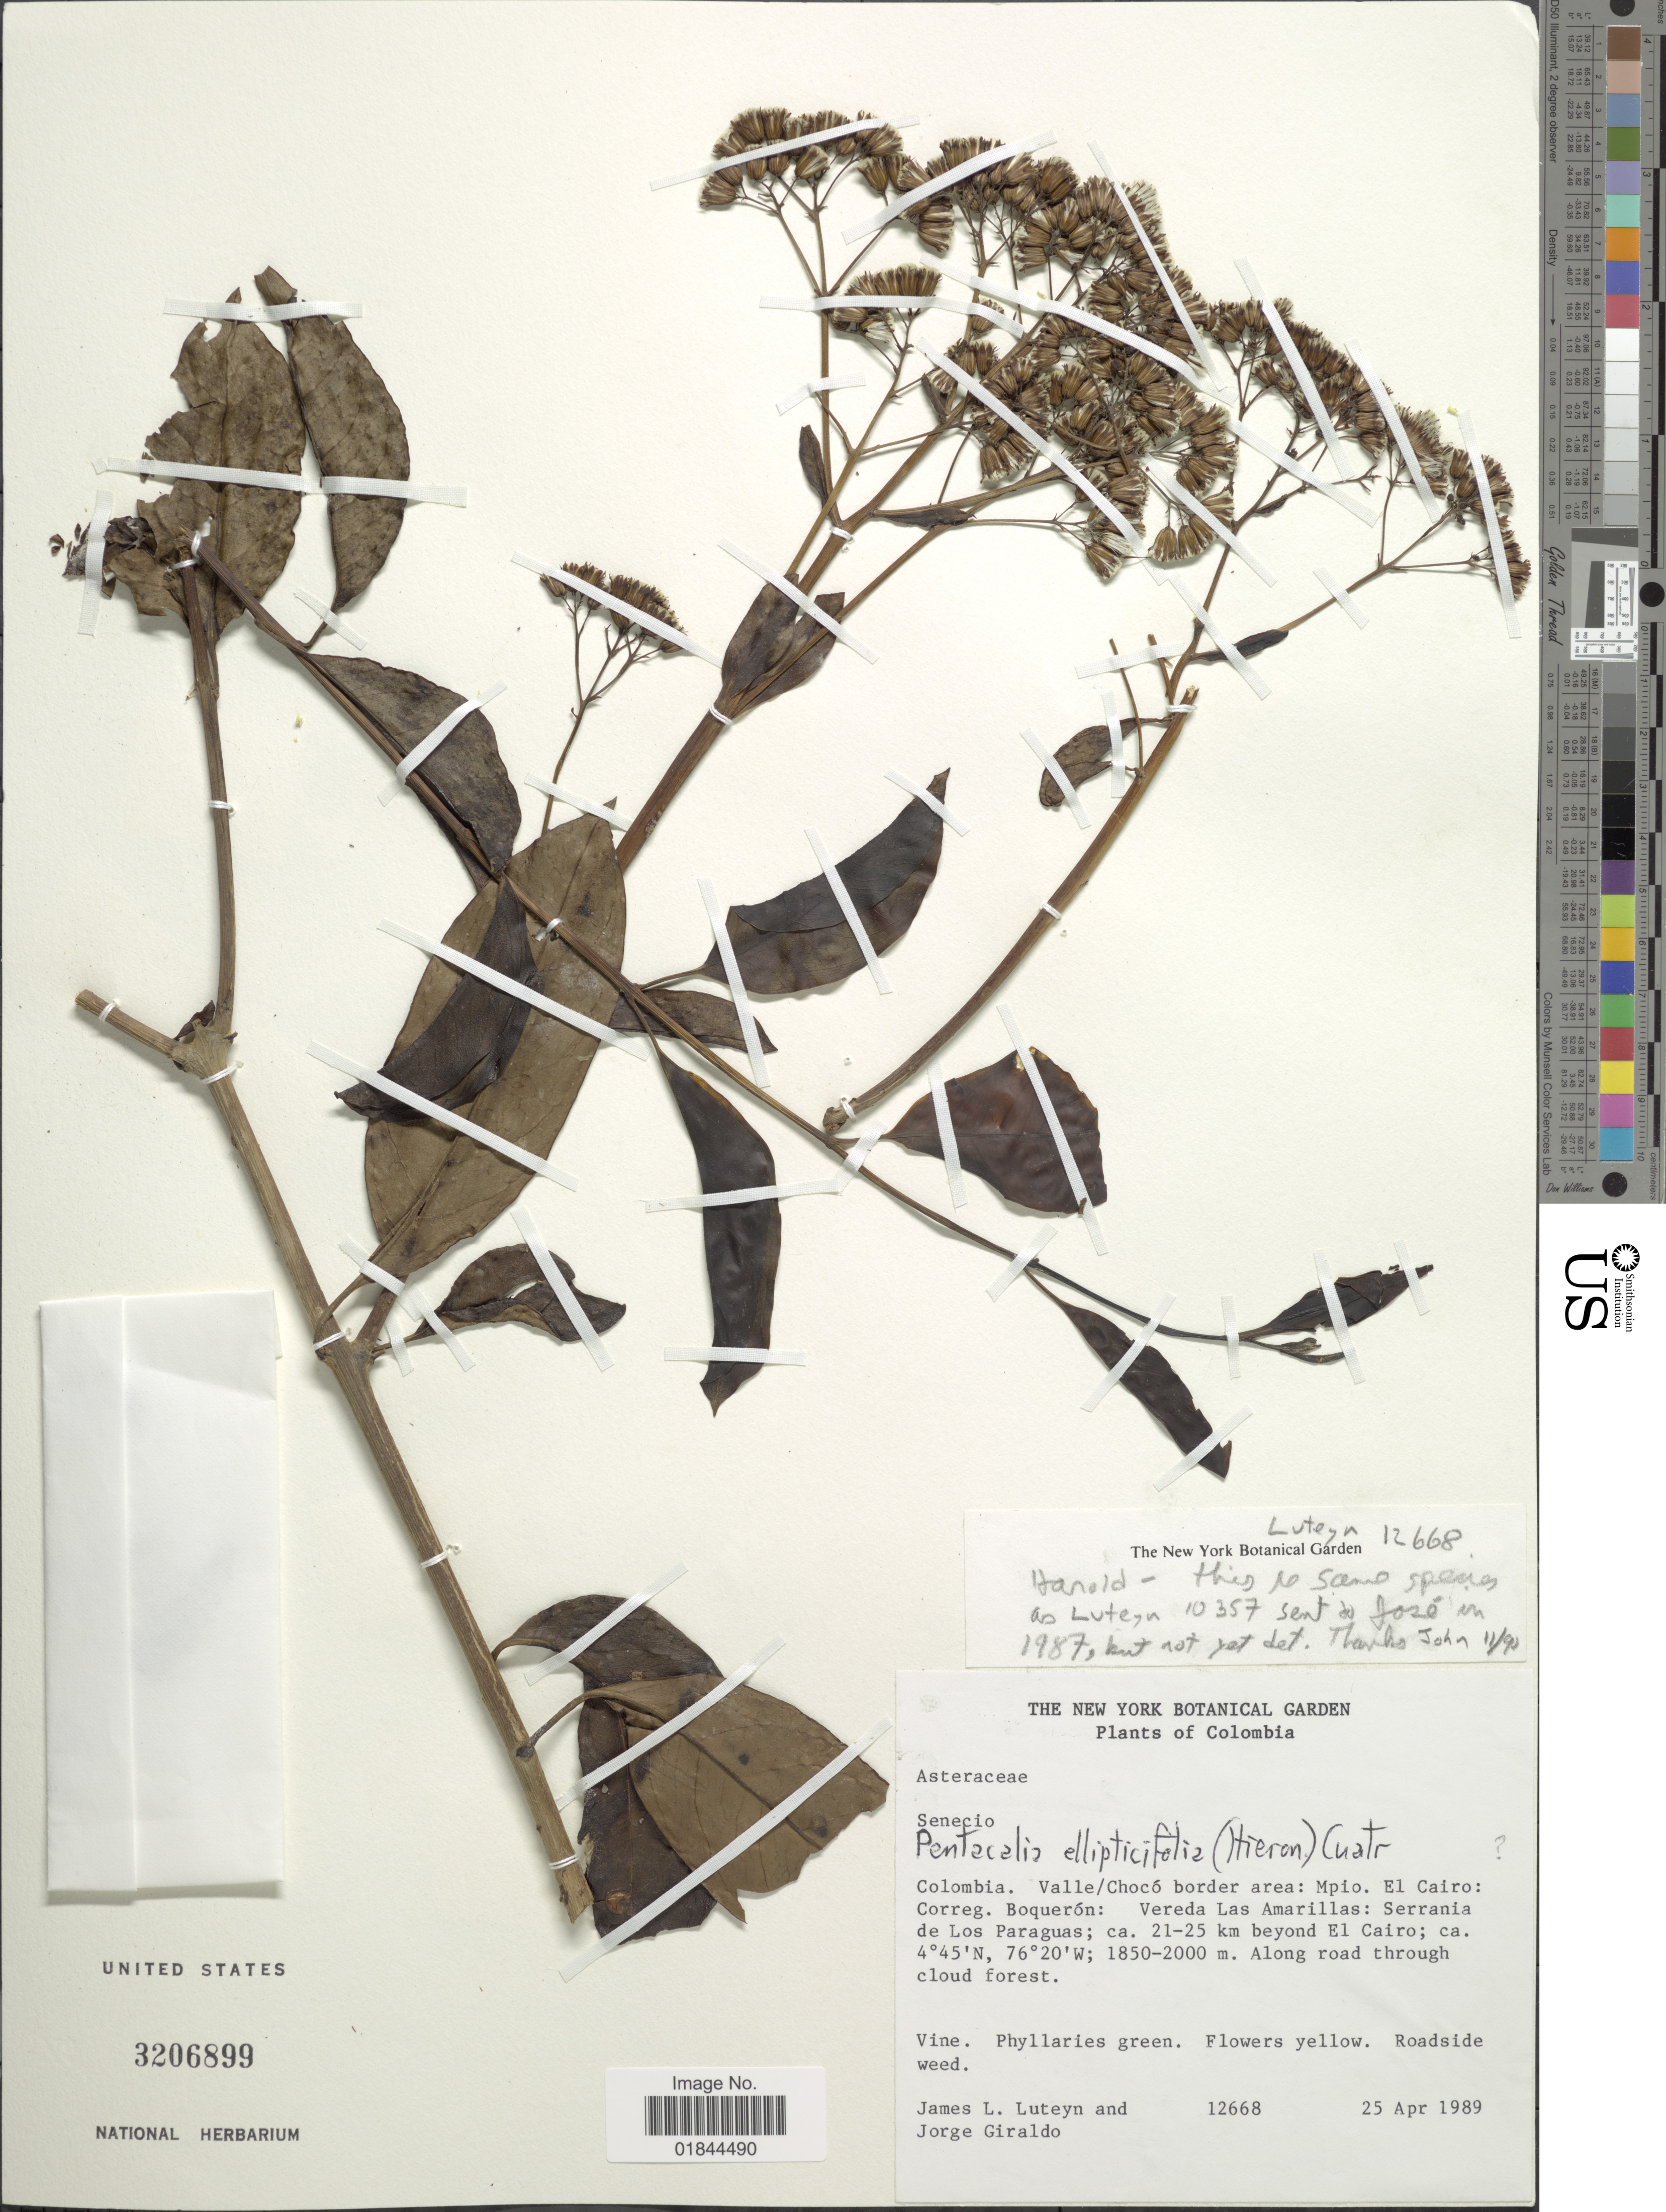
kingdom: Plantae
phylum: Tracheophyta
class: Magnoliopsida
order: Asterales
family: Asteraceae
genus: Pentacalia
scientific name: Pentacalia ellipticifolia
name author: (Hieron.) Cuatrec.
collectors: J. L. Luteyn & J. Giraldo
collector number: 12668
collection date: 1989-04-25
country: Colombia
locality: Valle/Chocó border area: Mpio. El Cairo: Correg. Boquerón: Vereda Las Amarillas: Serrania de Los Paraguas; ca. 21-25 km beyond El Cairo. Along road through cloud forest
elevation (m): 1850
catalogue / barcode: US 3206899